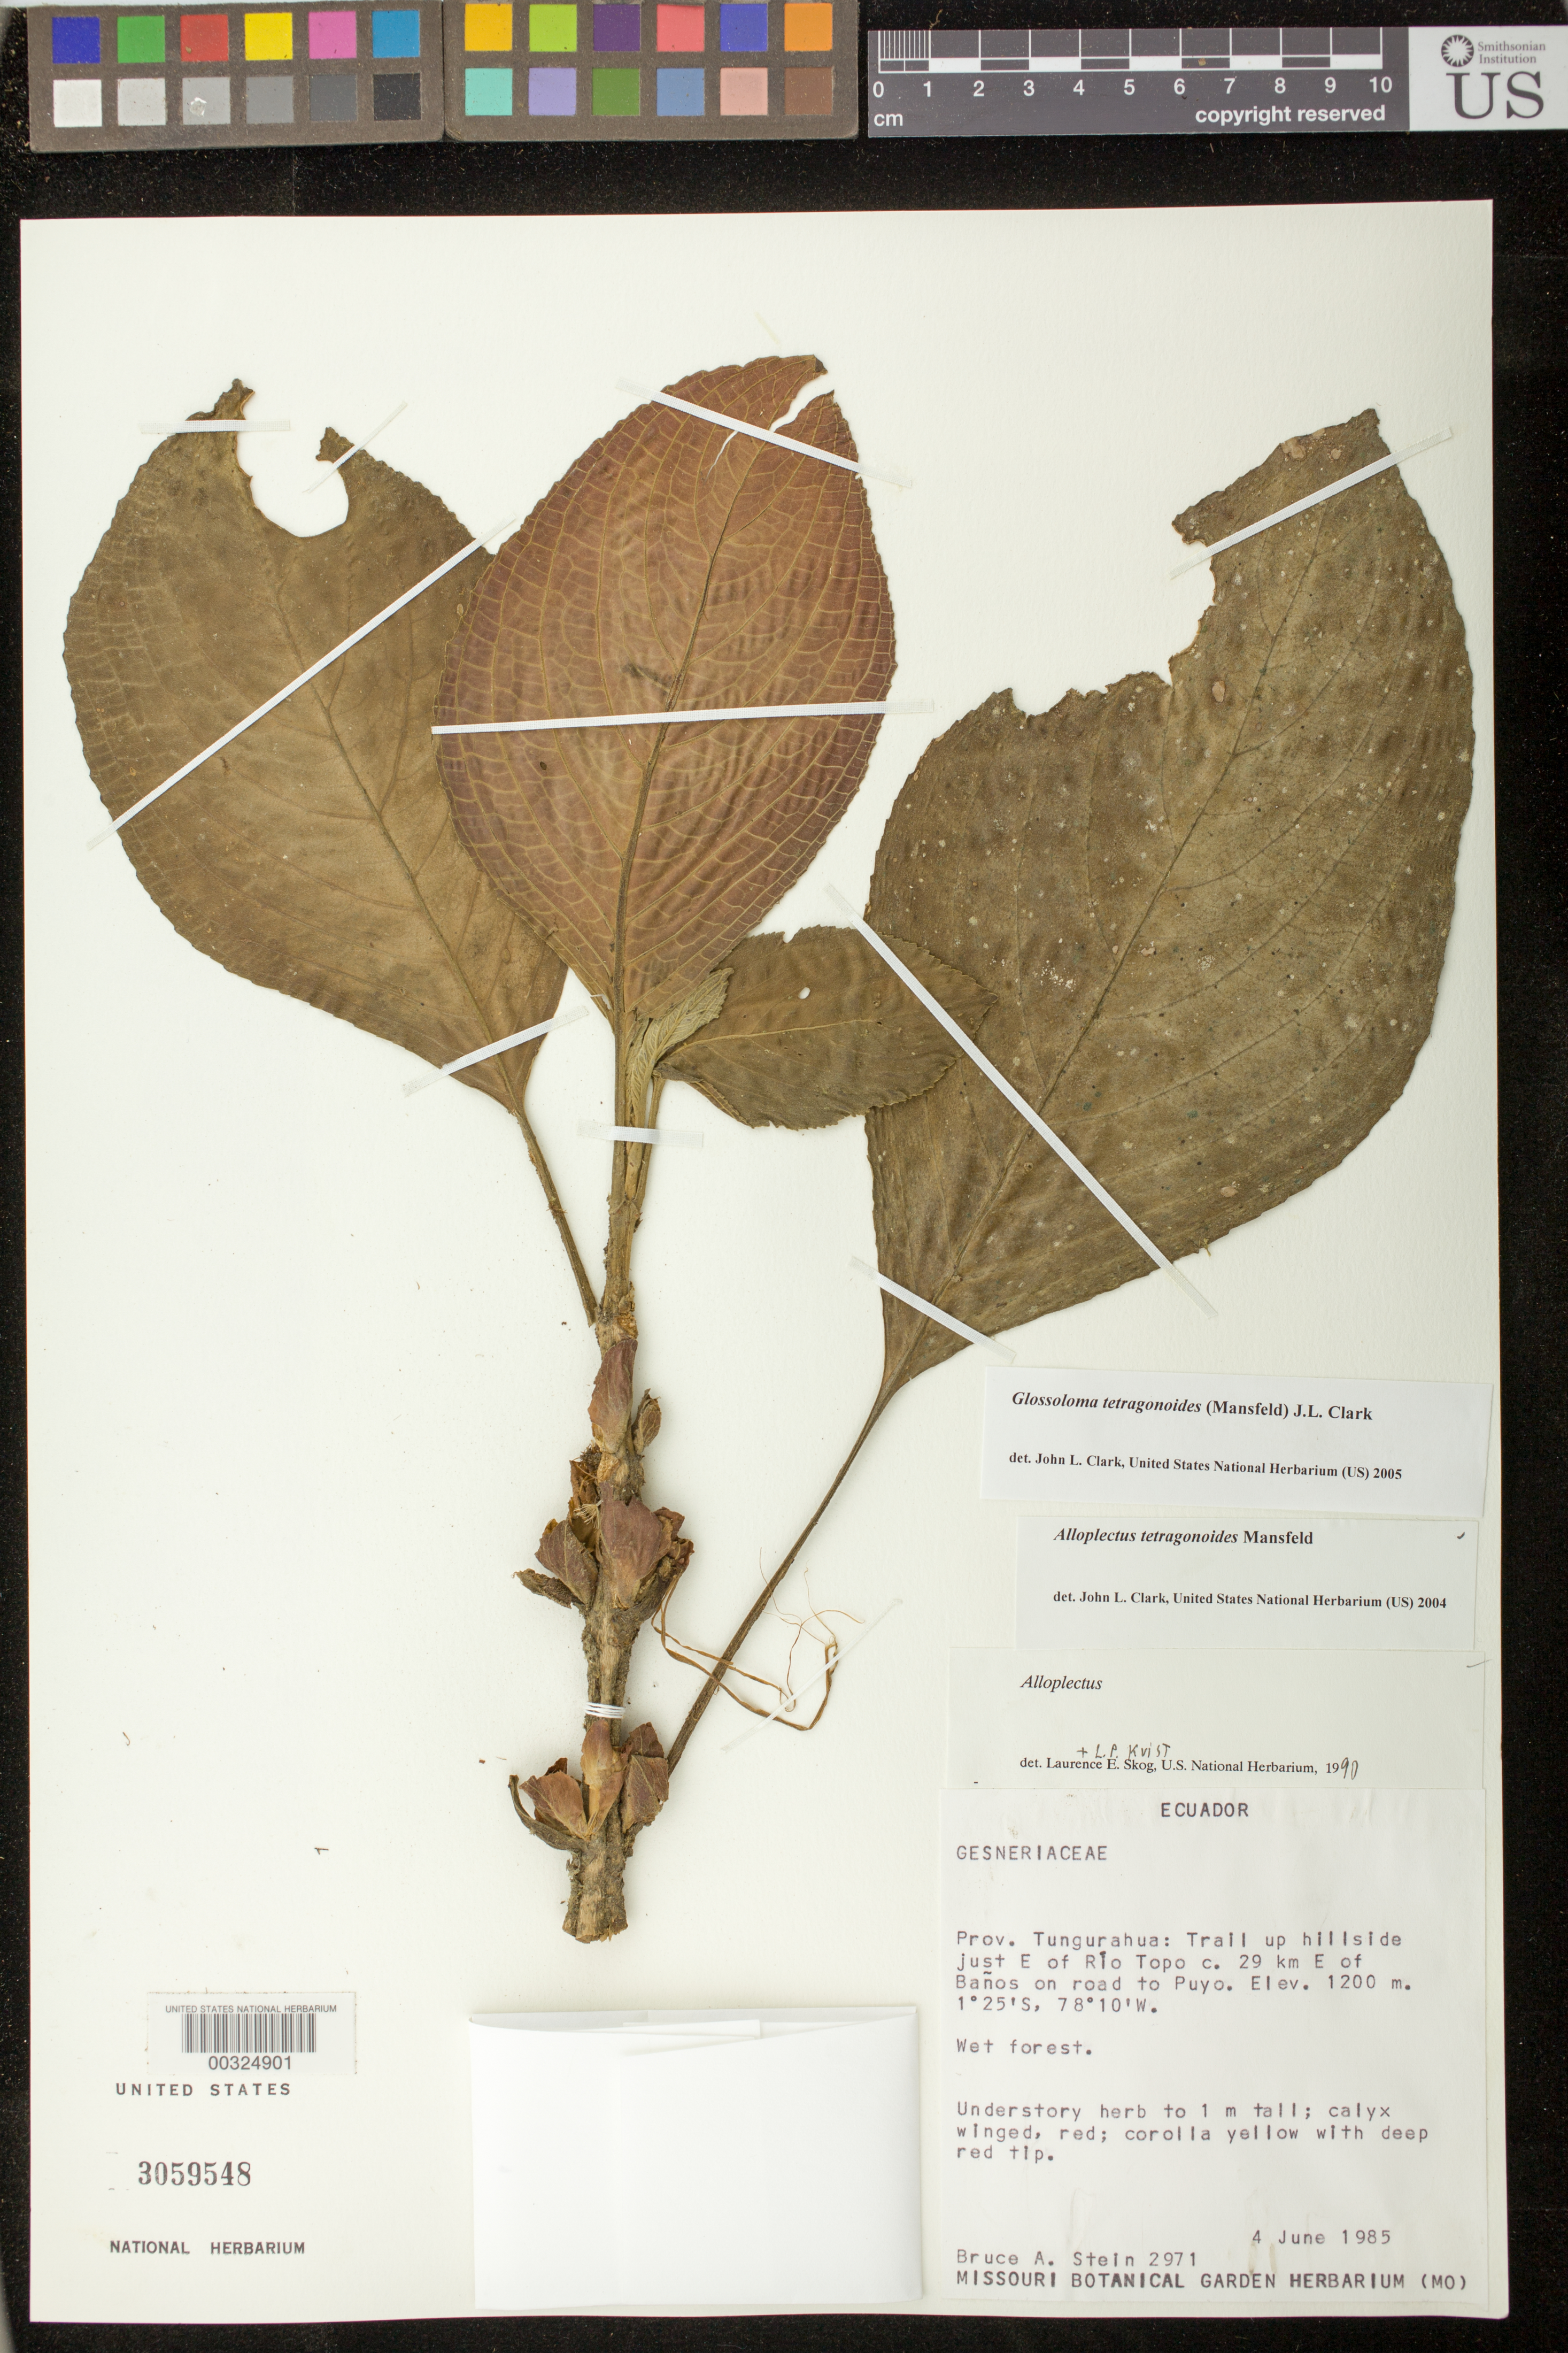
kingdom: Plantae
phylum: Tracheophyta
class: Magnoliopsida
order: Lamiales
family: Gesneriaceae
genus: Glossoloma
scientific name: Glossoloma tetragonoides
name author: (Mansf.) J.L. Clark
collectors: B. A. Stein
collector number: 2971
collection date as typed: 04 Jun 1985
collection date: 1985-06-04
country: Ecuador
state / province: Tungurahua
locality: Trail up hillside just E of Rio Topo C 29 km E of Banos on road to Puyo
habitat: wet forest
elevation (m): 1200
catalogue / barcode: US 3059548